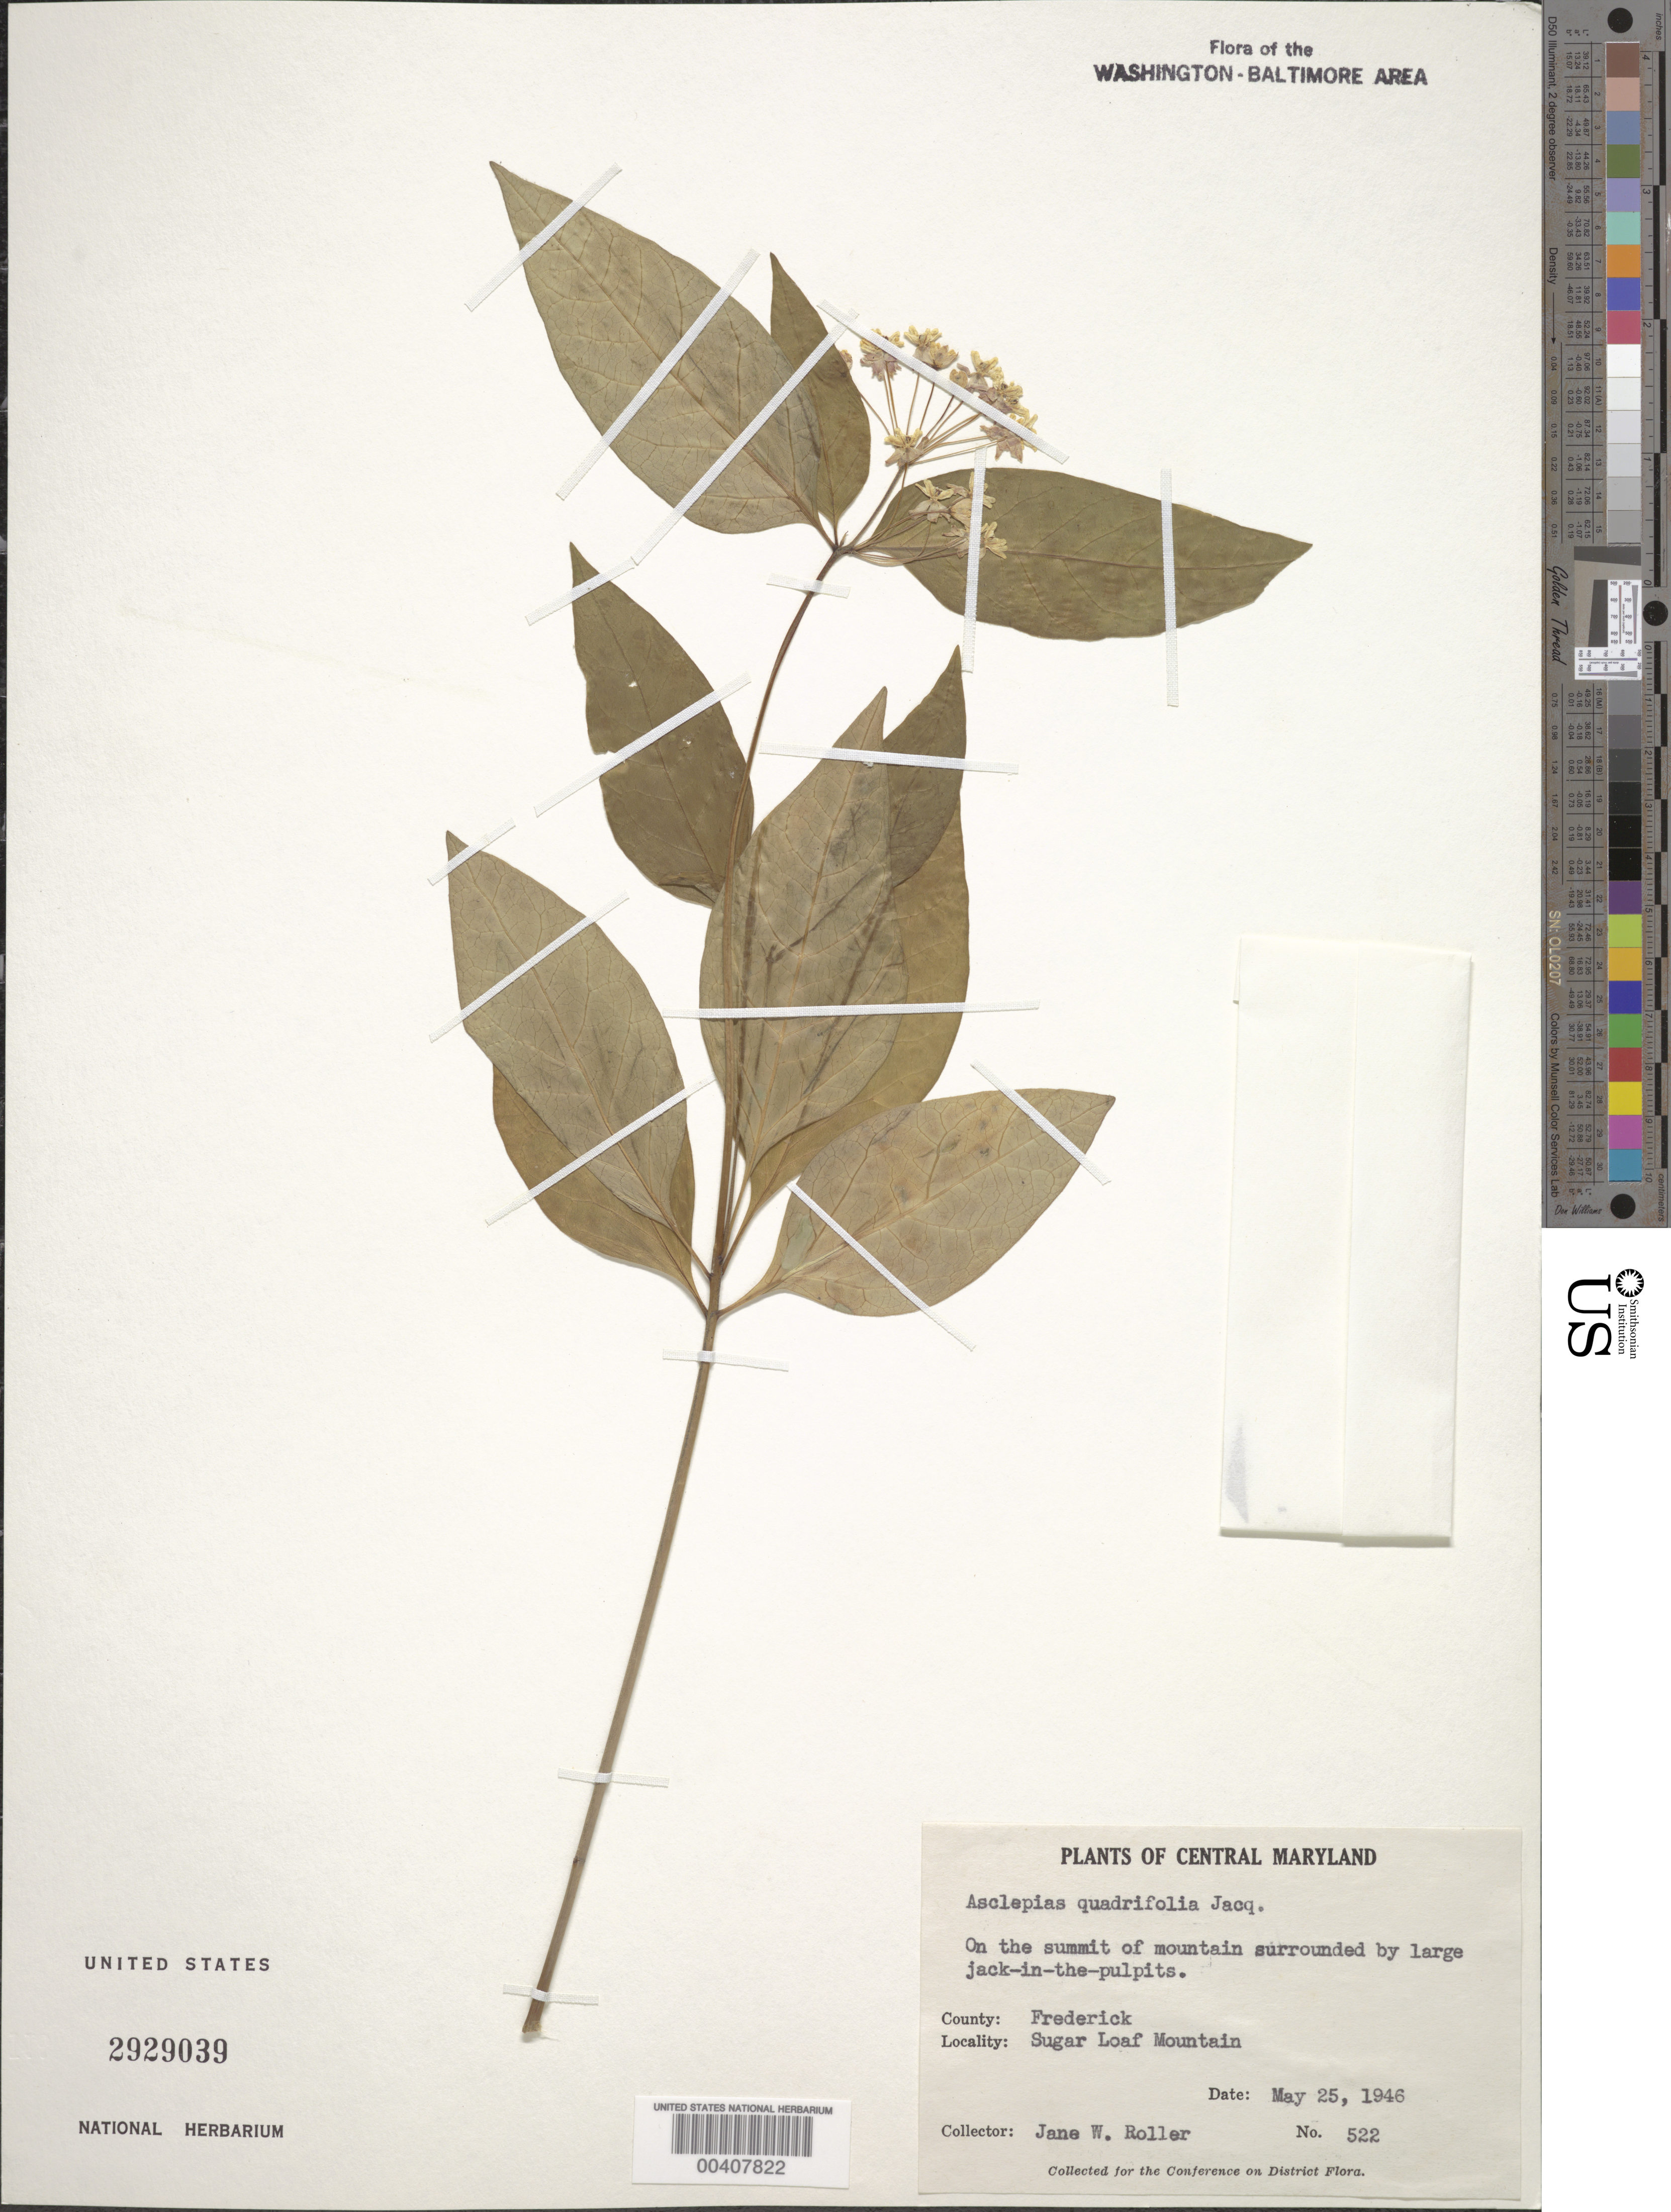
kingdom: Plantae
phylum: Tracheophyta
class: Magnoliopsida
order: Gentianales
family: Apocynaceae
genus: Asclepias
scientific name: Asclepias quadrifolia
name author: Jacq.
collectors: J. W. Roller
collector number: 522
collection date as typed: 25 May 1946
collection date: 1946-05-25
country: United States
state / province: Maryland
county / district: Frederick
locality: Sugar Loaf Mountain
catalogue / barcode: US 2929039